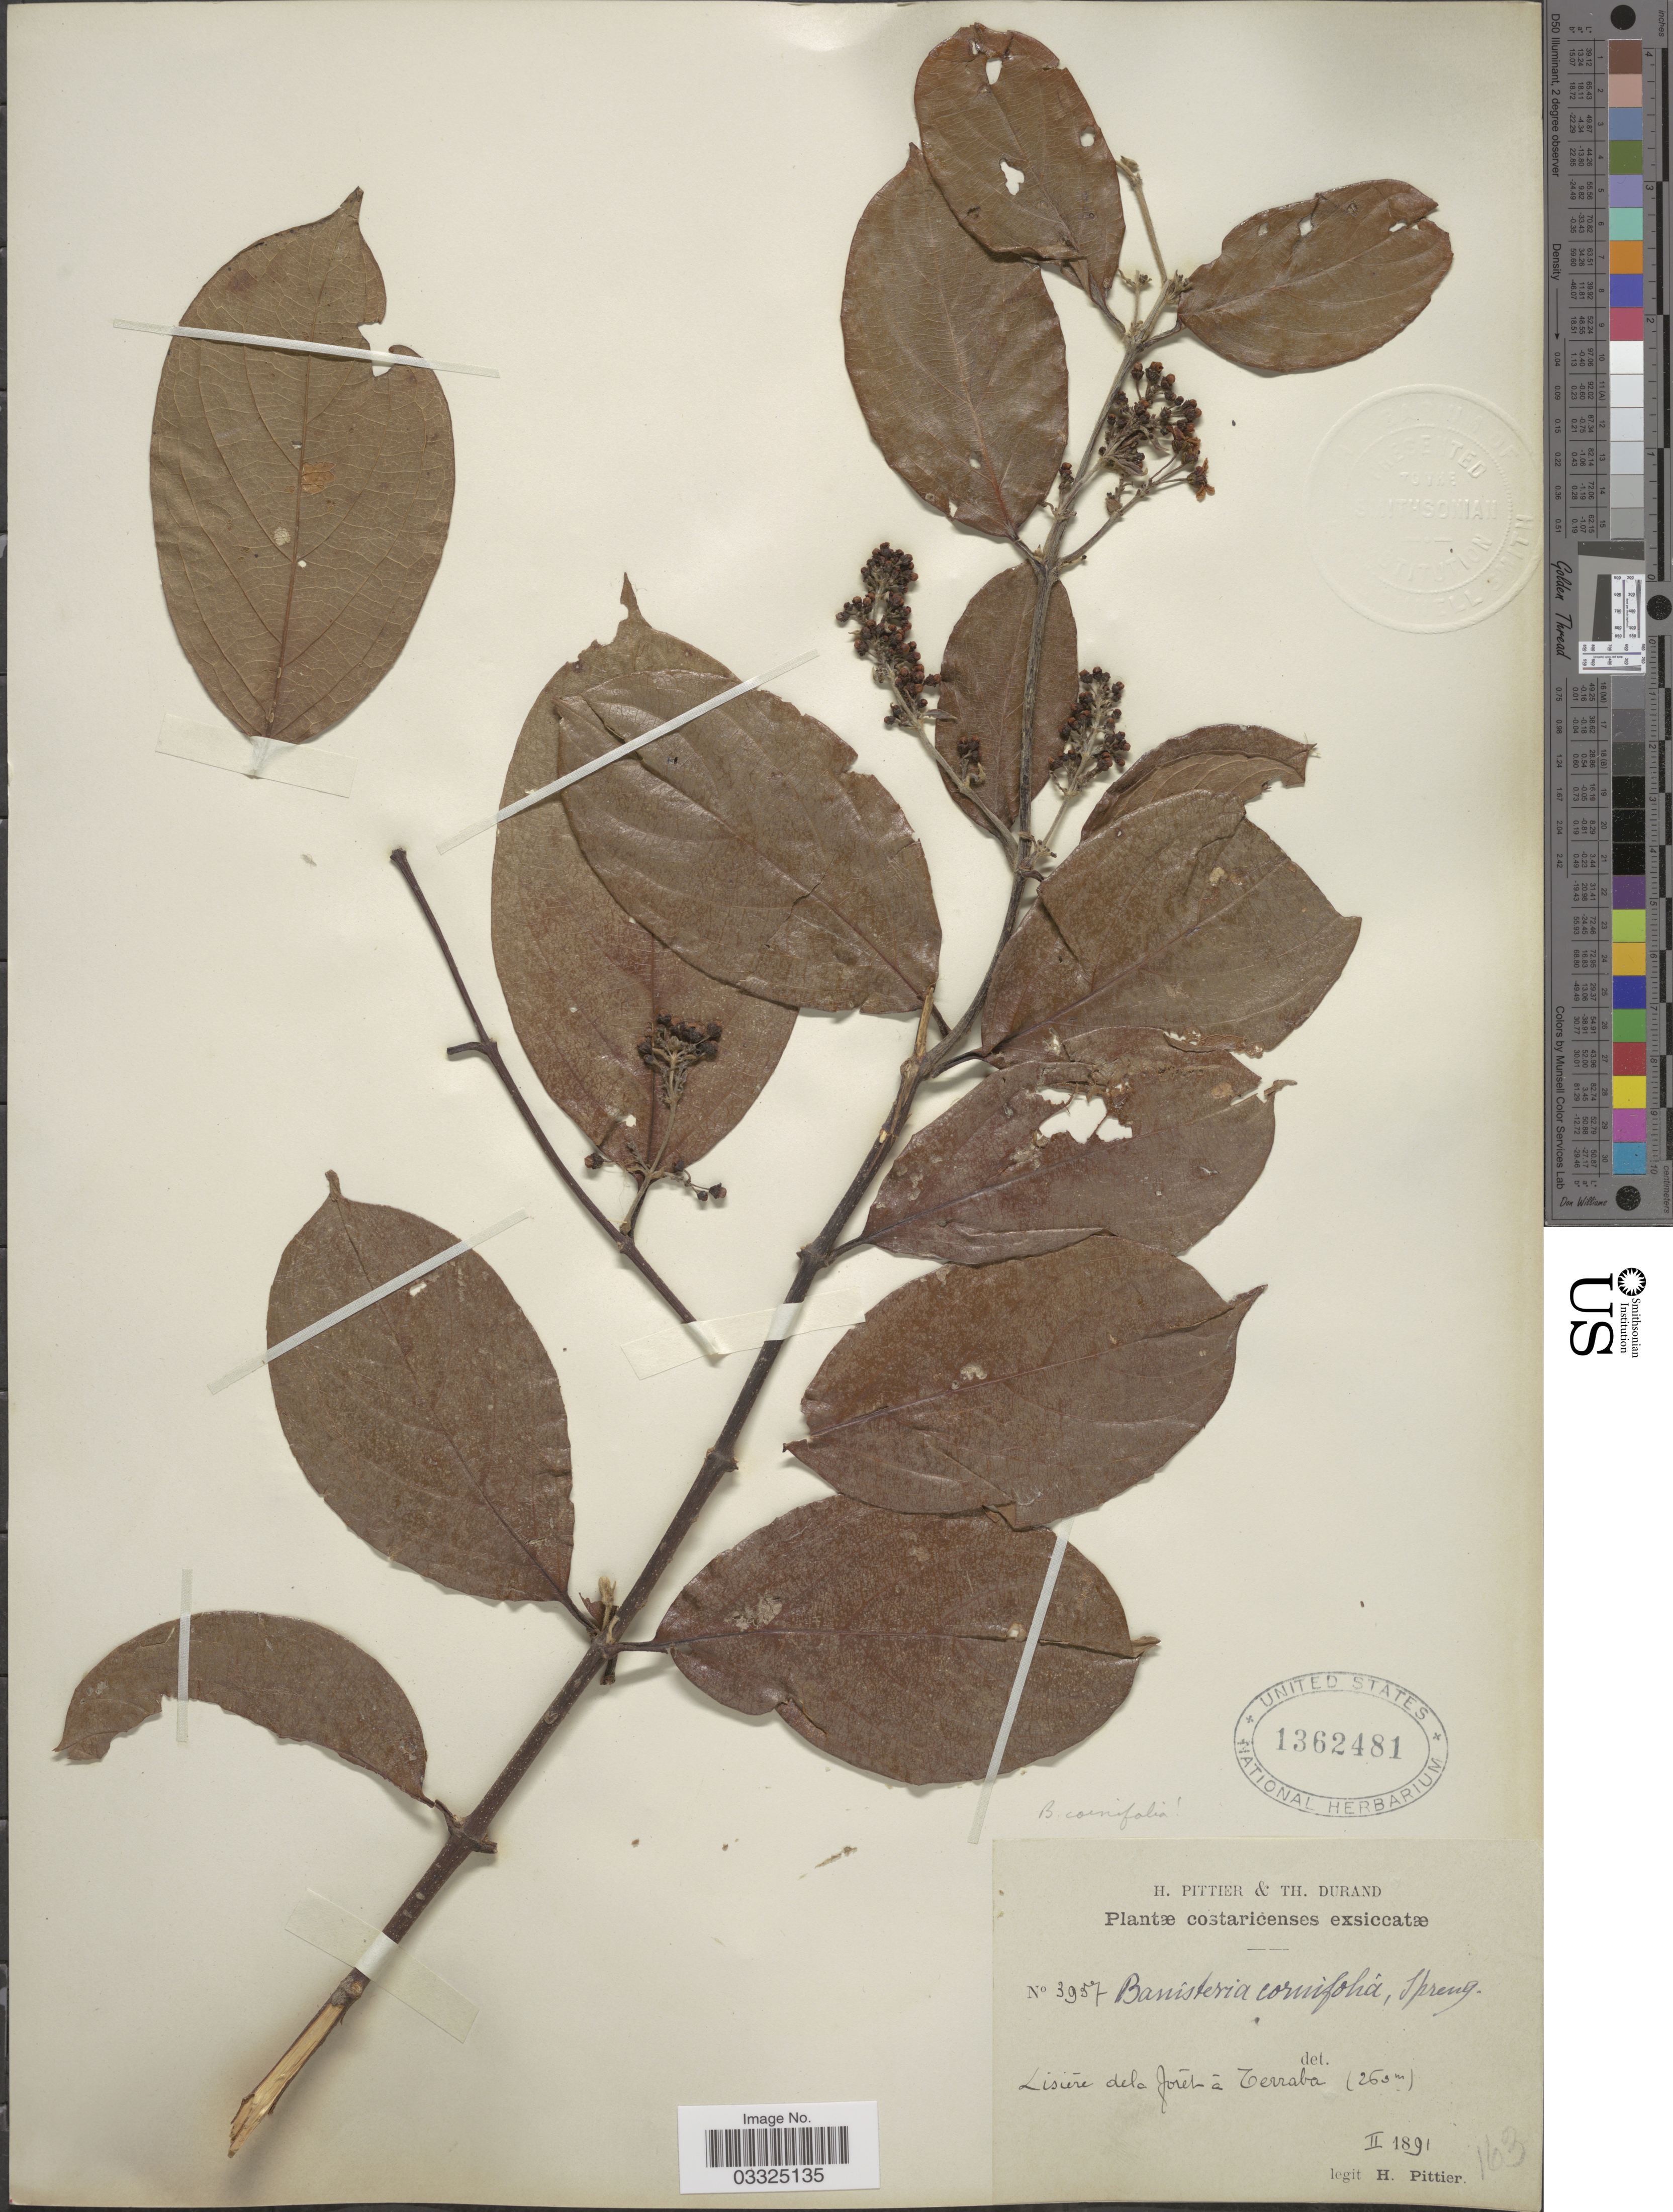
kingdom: Plantae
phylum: Tracheophyta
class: Magnoliopsida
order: Malpighiales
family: Malpighiaceae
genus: Bronwenia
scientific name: Bronwenia cornifolia var. maracaybensis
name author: (A. Juss.) W.R. Anderson & C. Davis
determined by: Strong, Mark T., (BOT), Smithsonian Institution - National Museum of Natural History (UNITED STATES)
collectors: H. F. Pittier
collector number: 3957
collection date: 1891-02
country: Costa Rica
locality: Lisiére dela forêt á Terraba.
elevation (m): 260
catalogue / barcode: US 1362481